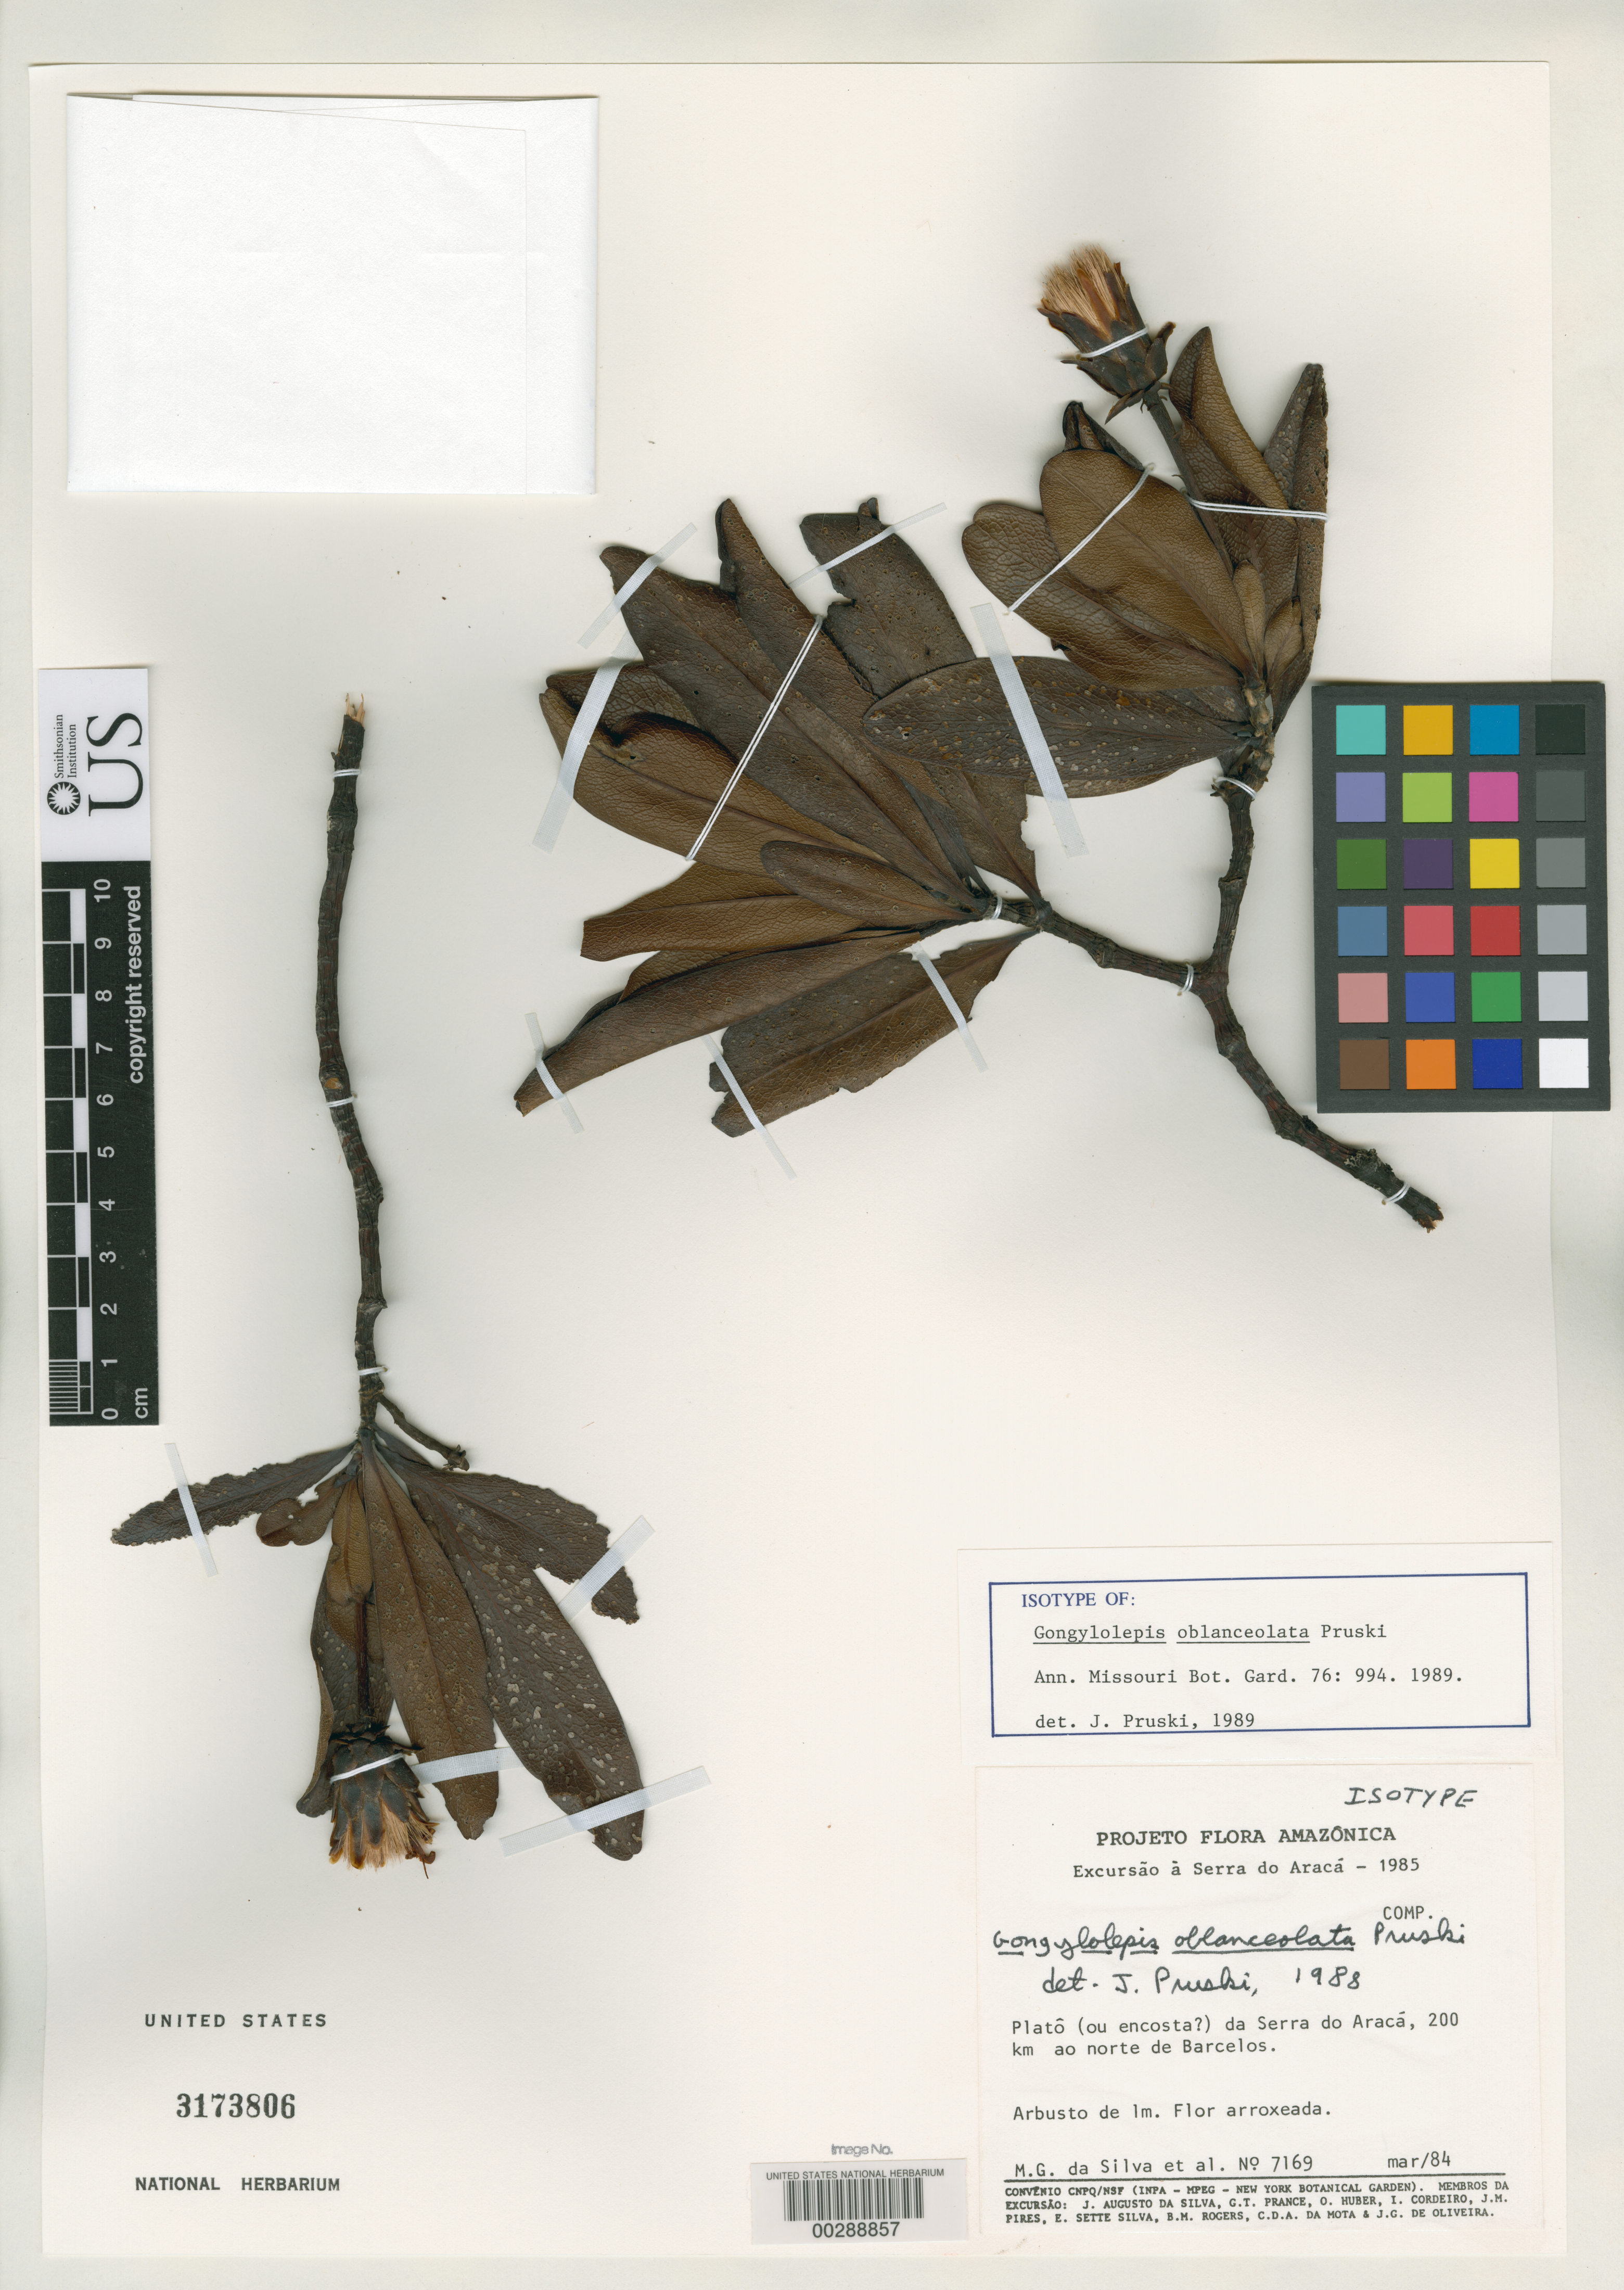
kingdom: Plantae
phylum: Tracheophyta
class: Magnoliopsida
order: Asterales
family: Asteraceae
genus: Gongylolepis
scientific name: Gongylolepis oblanceolata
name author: Pruski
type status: Isotype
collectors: M. G. Silva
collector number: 7169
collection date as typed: Mar 1984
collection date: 1984-03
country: Brazil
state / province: Amazonas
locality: Serra do Araca, plato ou encosta da Serra do Araca, 200 km N of Barcelos.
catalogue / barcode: US 3173806